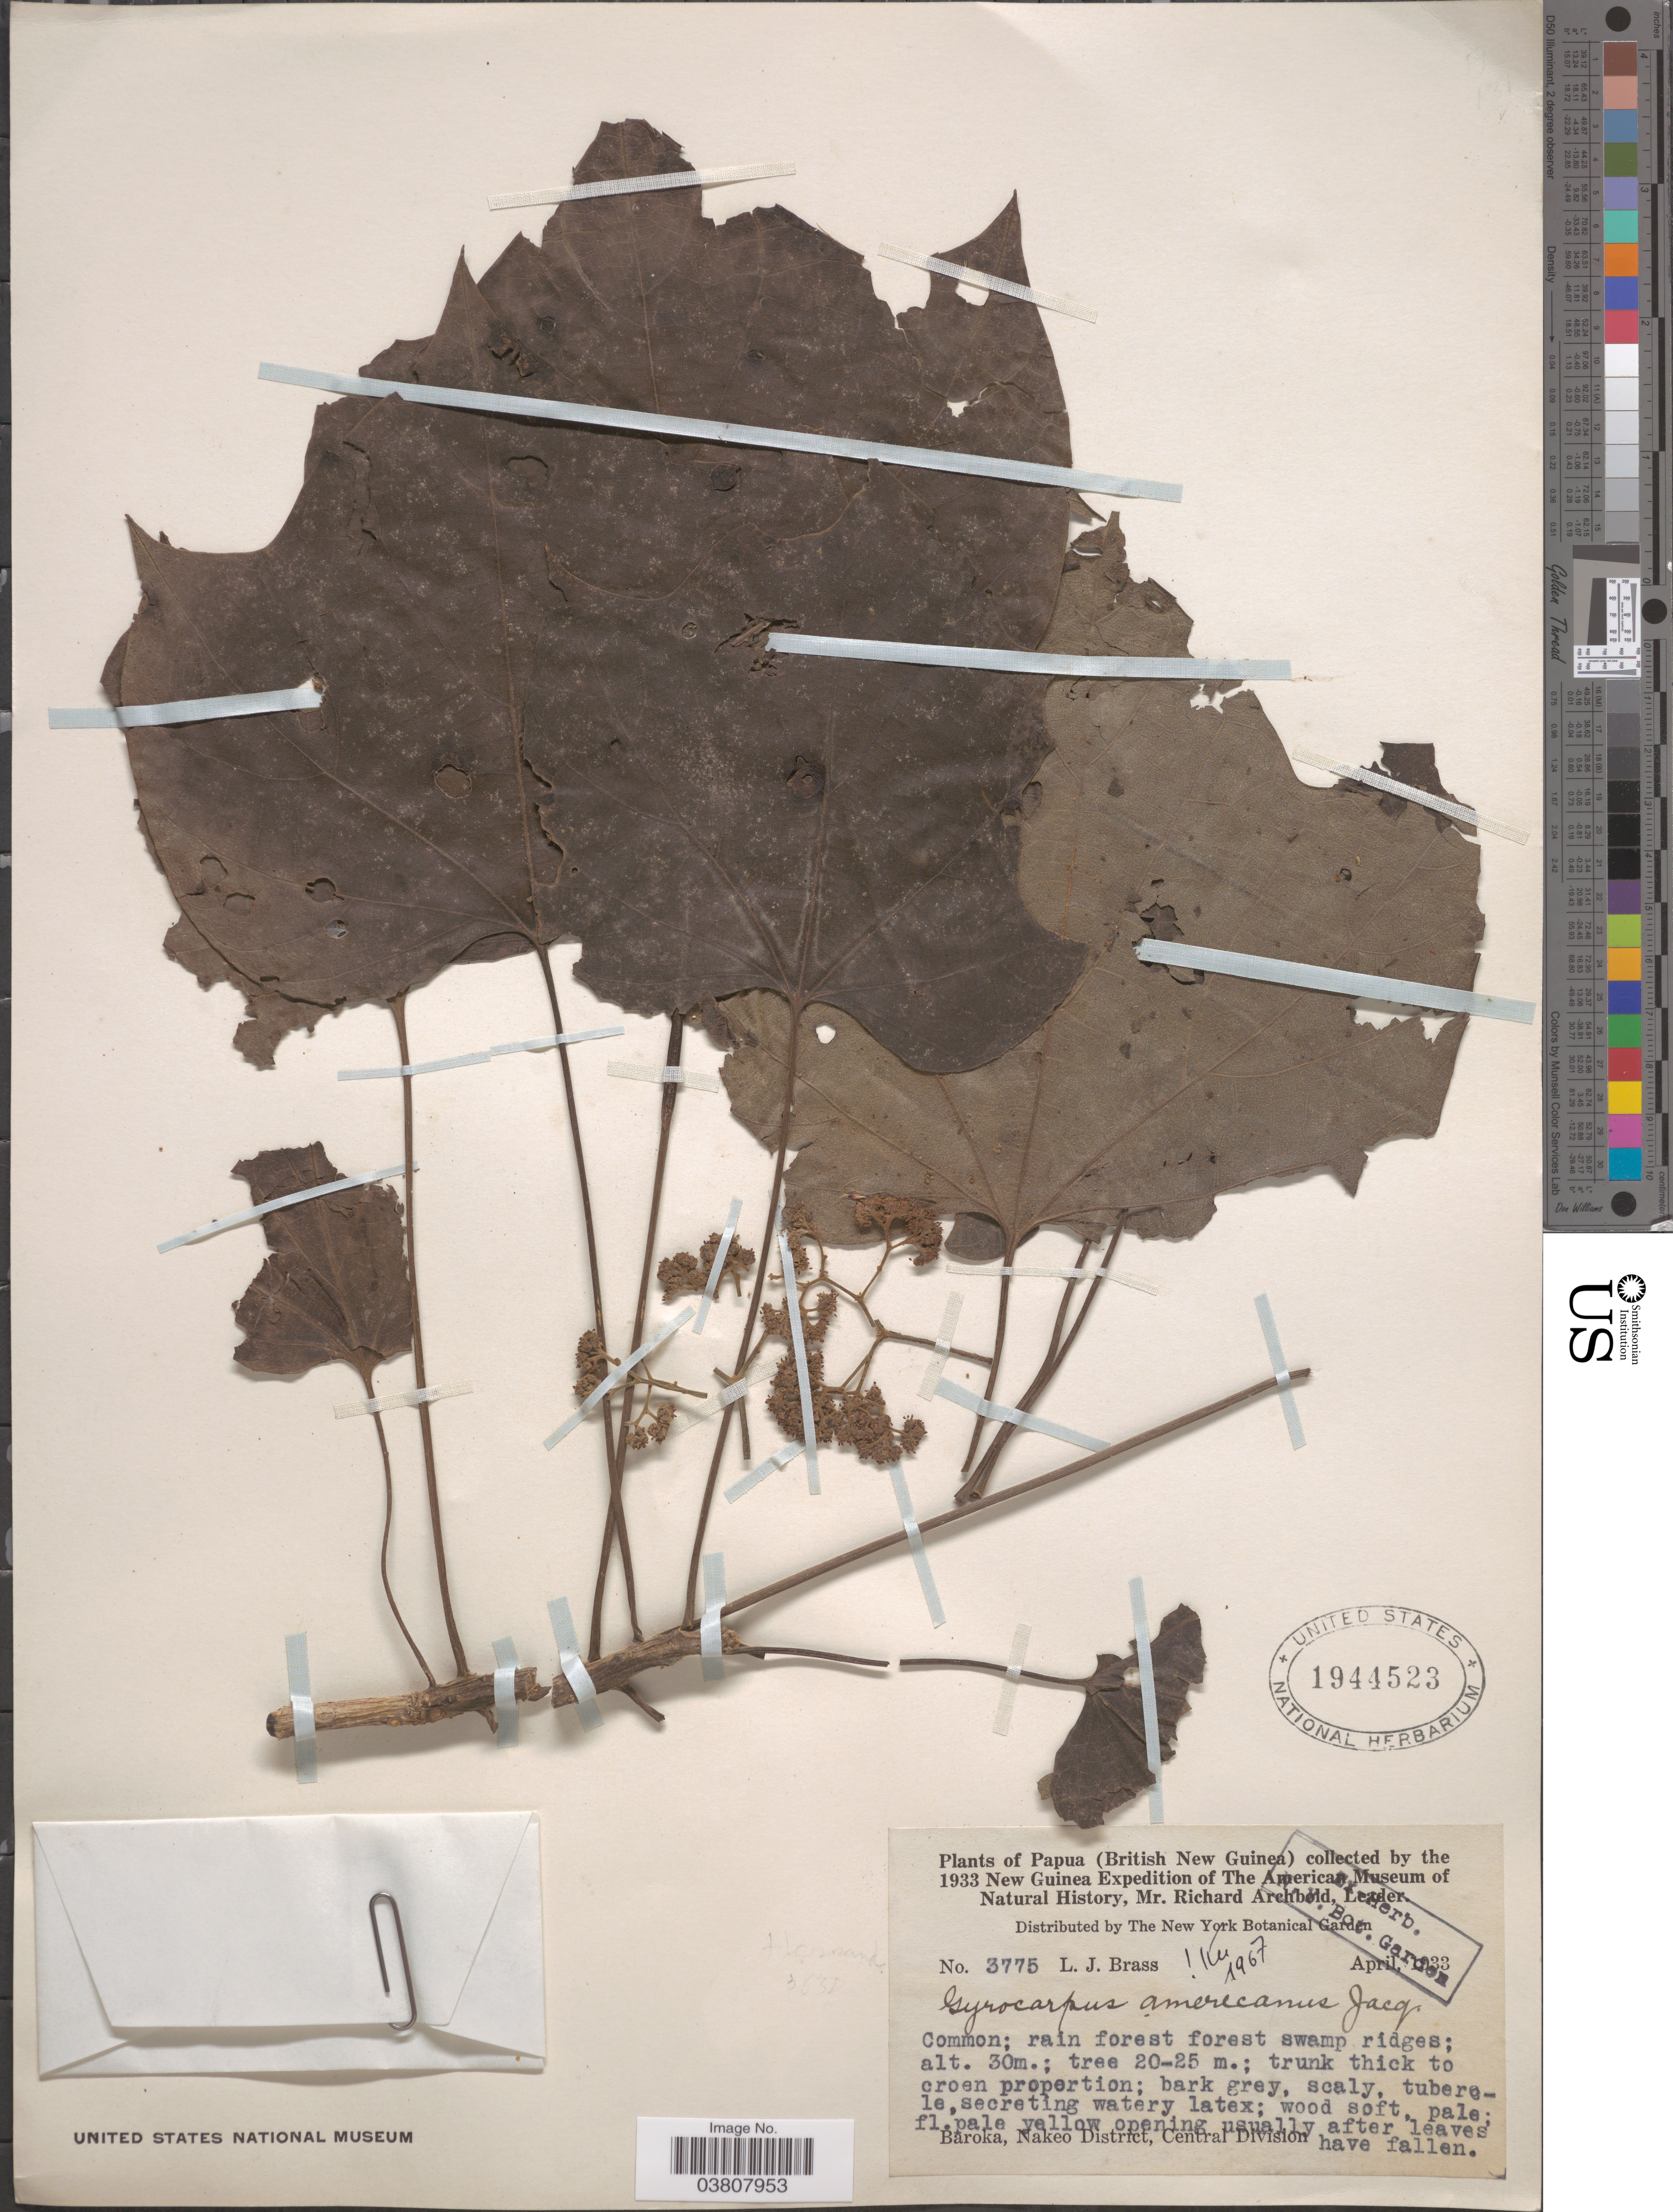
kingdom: Plantae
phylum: Tracheophyta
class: Magnoliopsida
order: Laurales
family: Hernandiaceae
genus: Gyrocarpus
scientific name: Gyrocarpus americanus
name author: Jacq.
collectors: L. J. Brass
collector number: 3775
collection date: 1933-04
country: Papua New Guinea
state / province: Central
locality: British New Guinea. Baroka, Nakeo District, Central Division.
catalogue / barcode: US 1944523